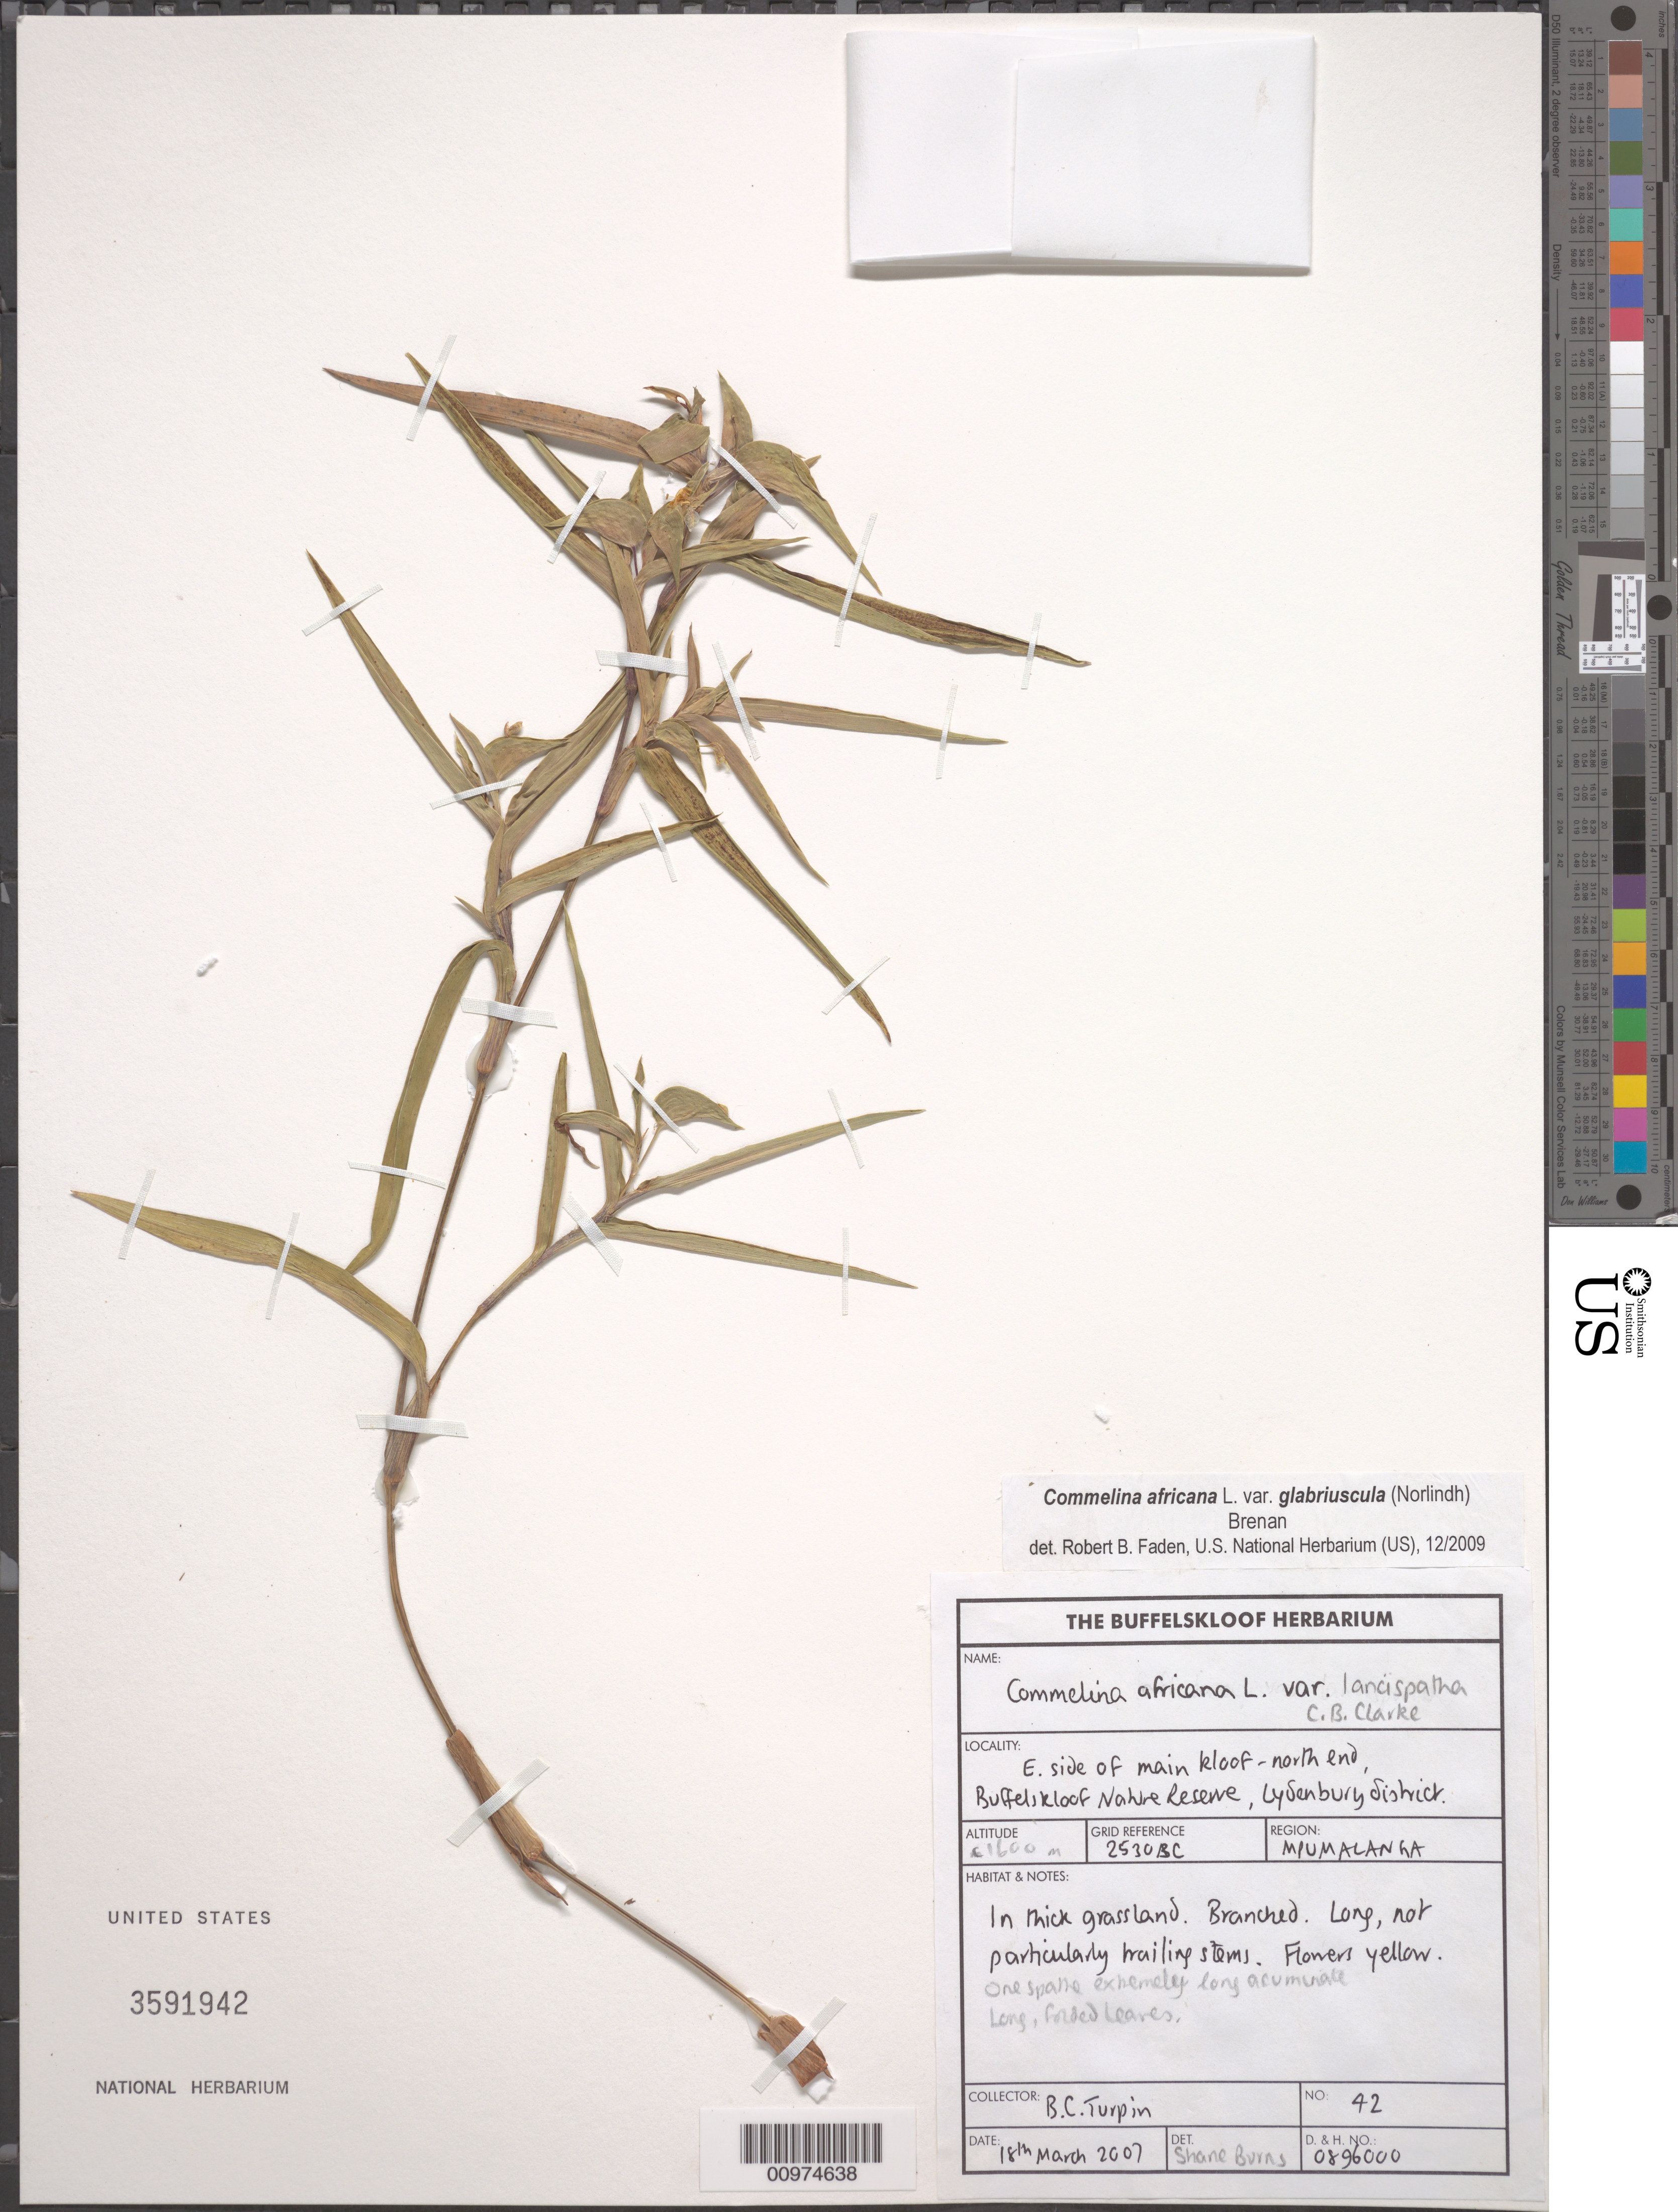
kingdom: Plantae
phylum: Tracheophyta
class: Liliopsida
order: Commelinales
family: Commelinaceae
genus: Commelina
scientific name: Commelina africana var. glabriuscula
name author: (Norl.) Brenan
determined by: Faden, Robert B., (US), Smithsonian Institution - National Museum of Natural History (UNITED STATES)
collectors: B. C. Turpin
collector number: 42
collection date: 2007-03-18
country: South Africa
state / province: Mpumalanga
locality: Tranvaal. Lydenburg. E. side of main kloof-north end. Buffelskloof Nature Reserve.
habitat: In thick grassland.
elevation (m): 1600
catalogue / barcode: US 3591942